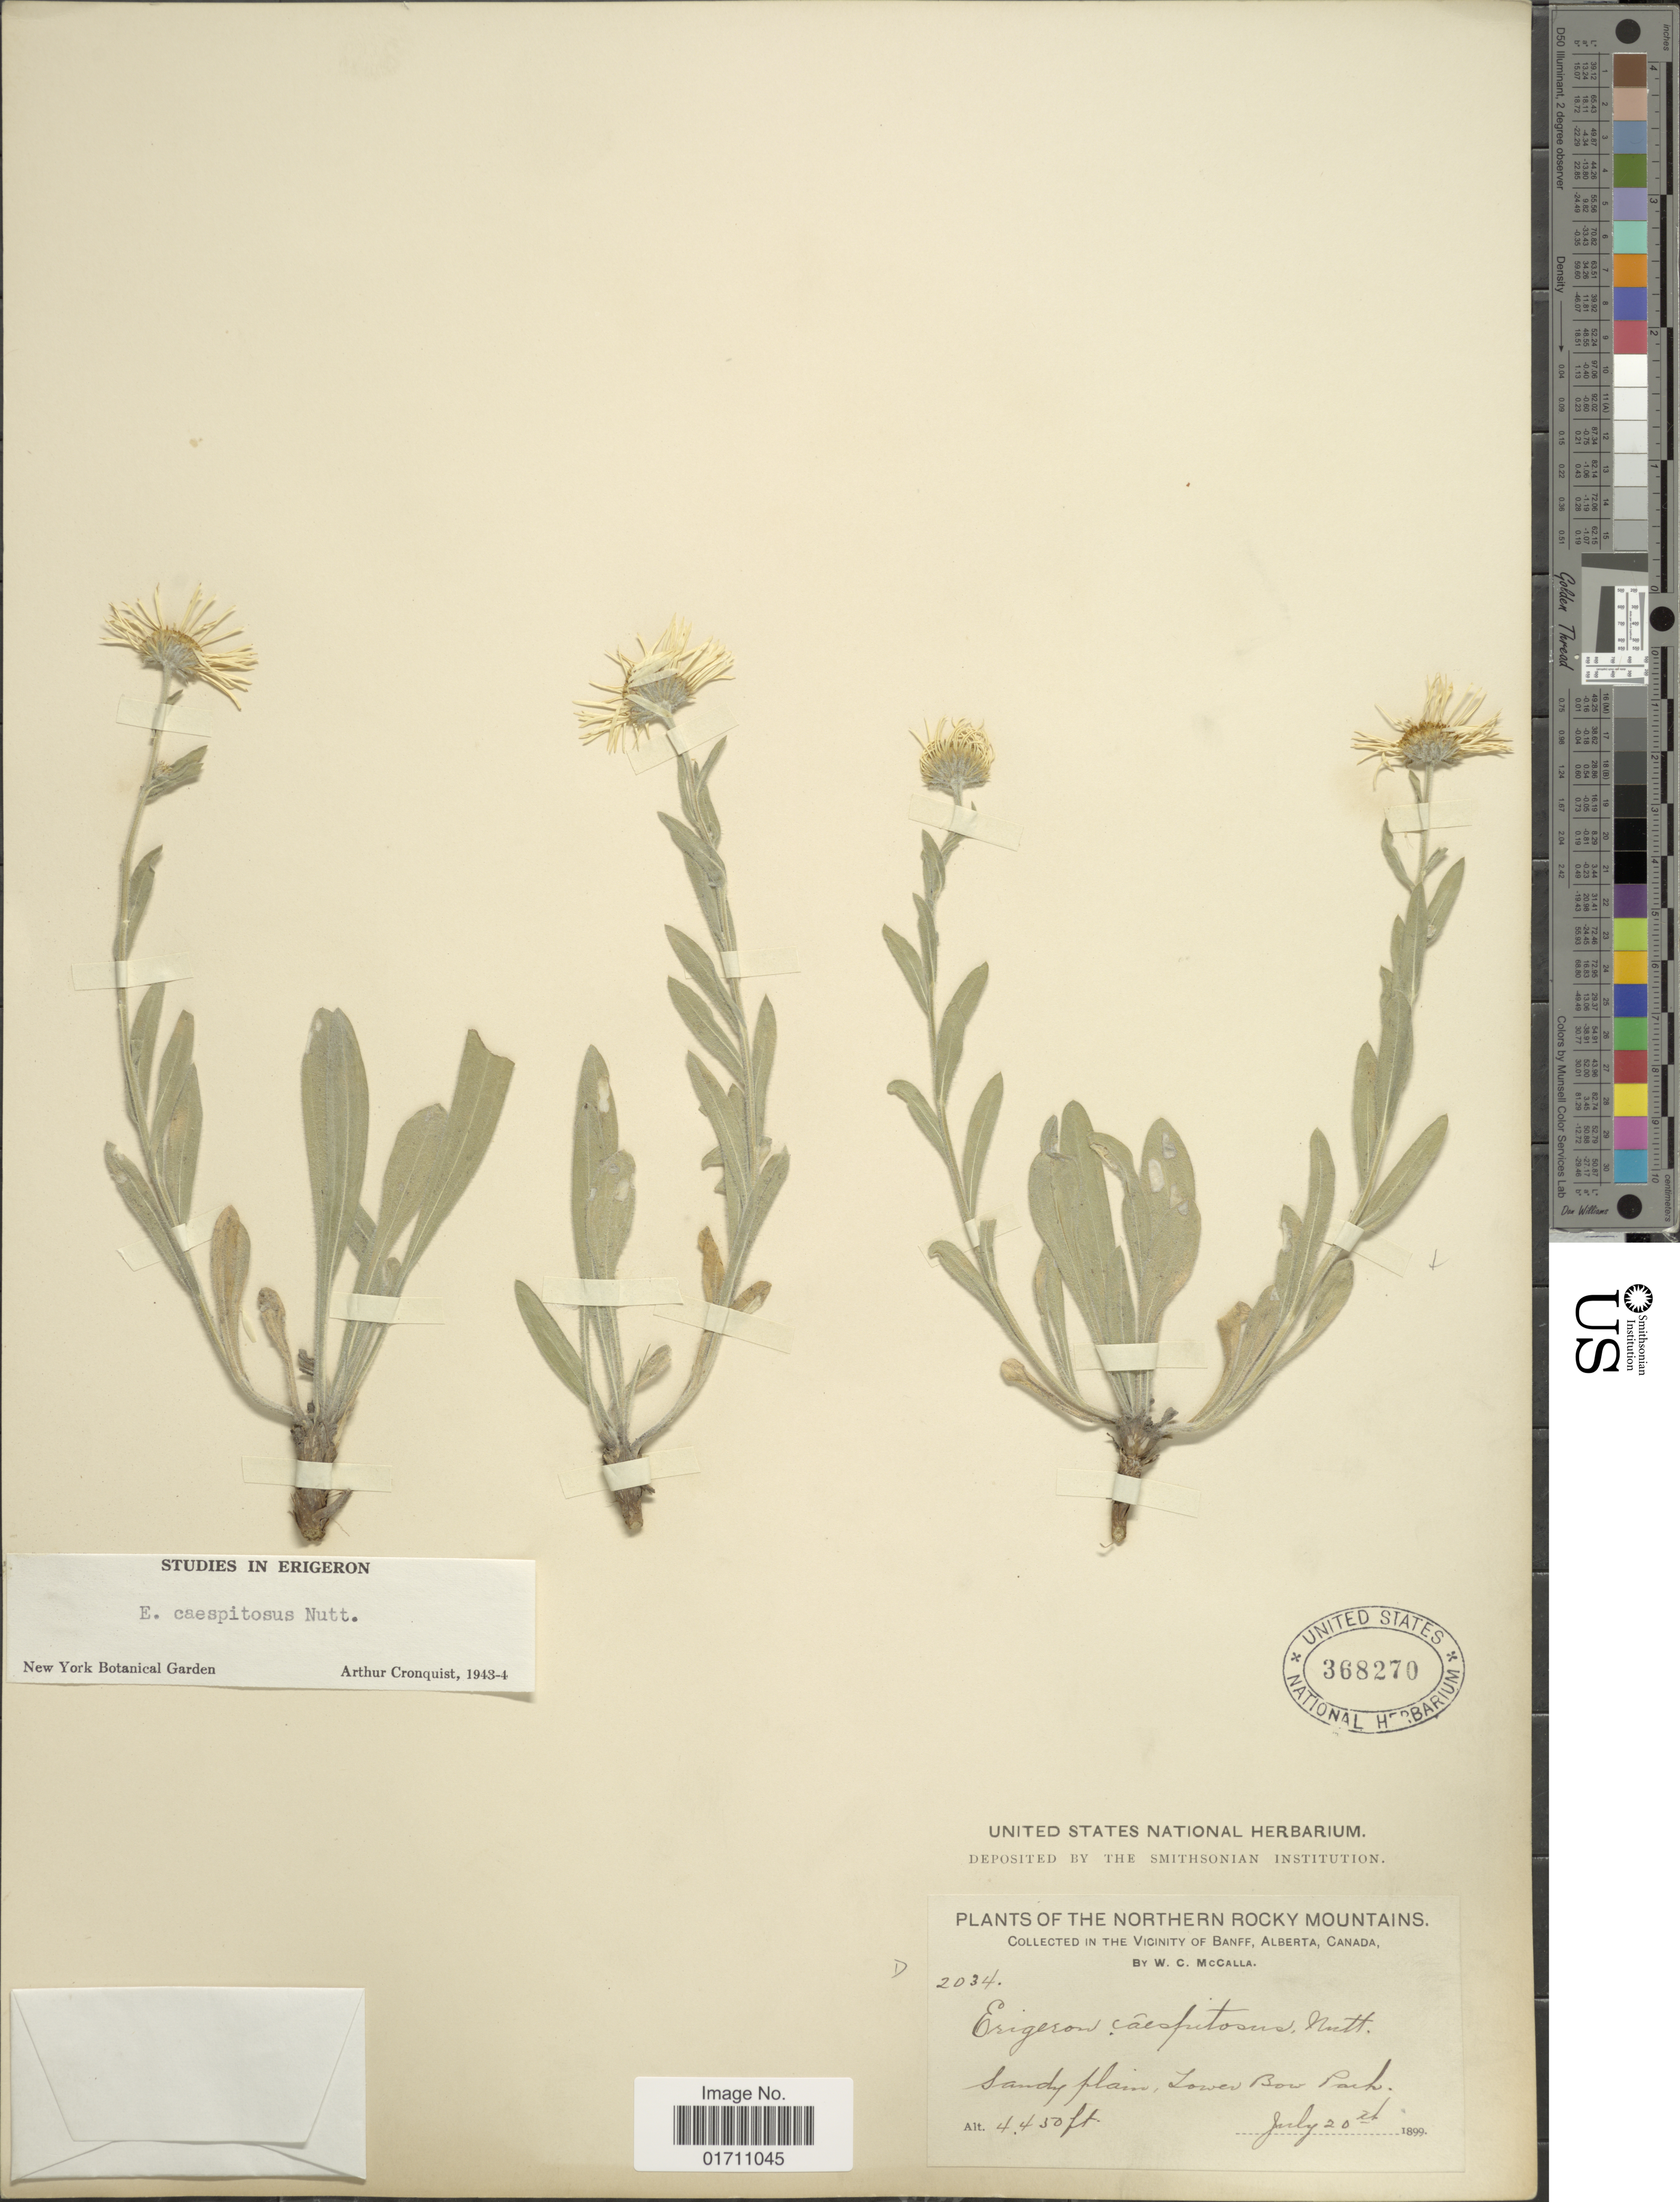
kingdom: Plantae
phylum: Tracheophyta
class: Magnoliopsida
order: Asterales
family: Asteraceae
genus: Erigeron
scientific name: Erigeron caespitosus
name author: Nutt.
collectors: W. McCalla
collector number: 2034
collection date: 1899-07-20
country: Canada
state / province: Alberta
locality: The Northern Rocky Mountains, in the Vicinity Banff, Sandy plain, Lower Bow Park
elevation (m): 1356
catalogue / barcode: US 368270